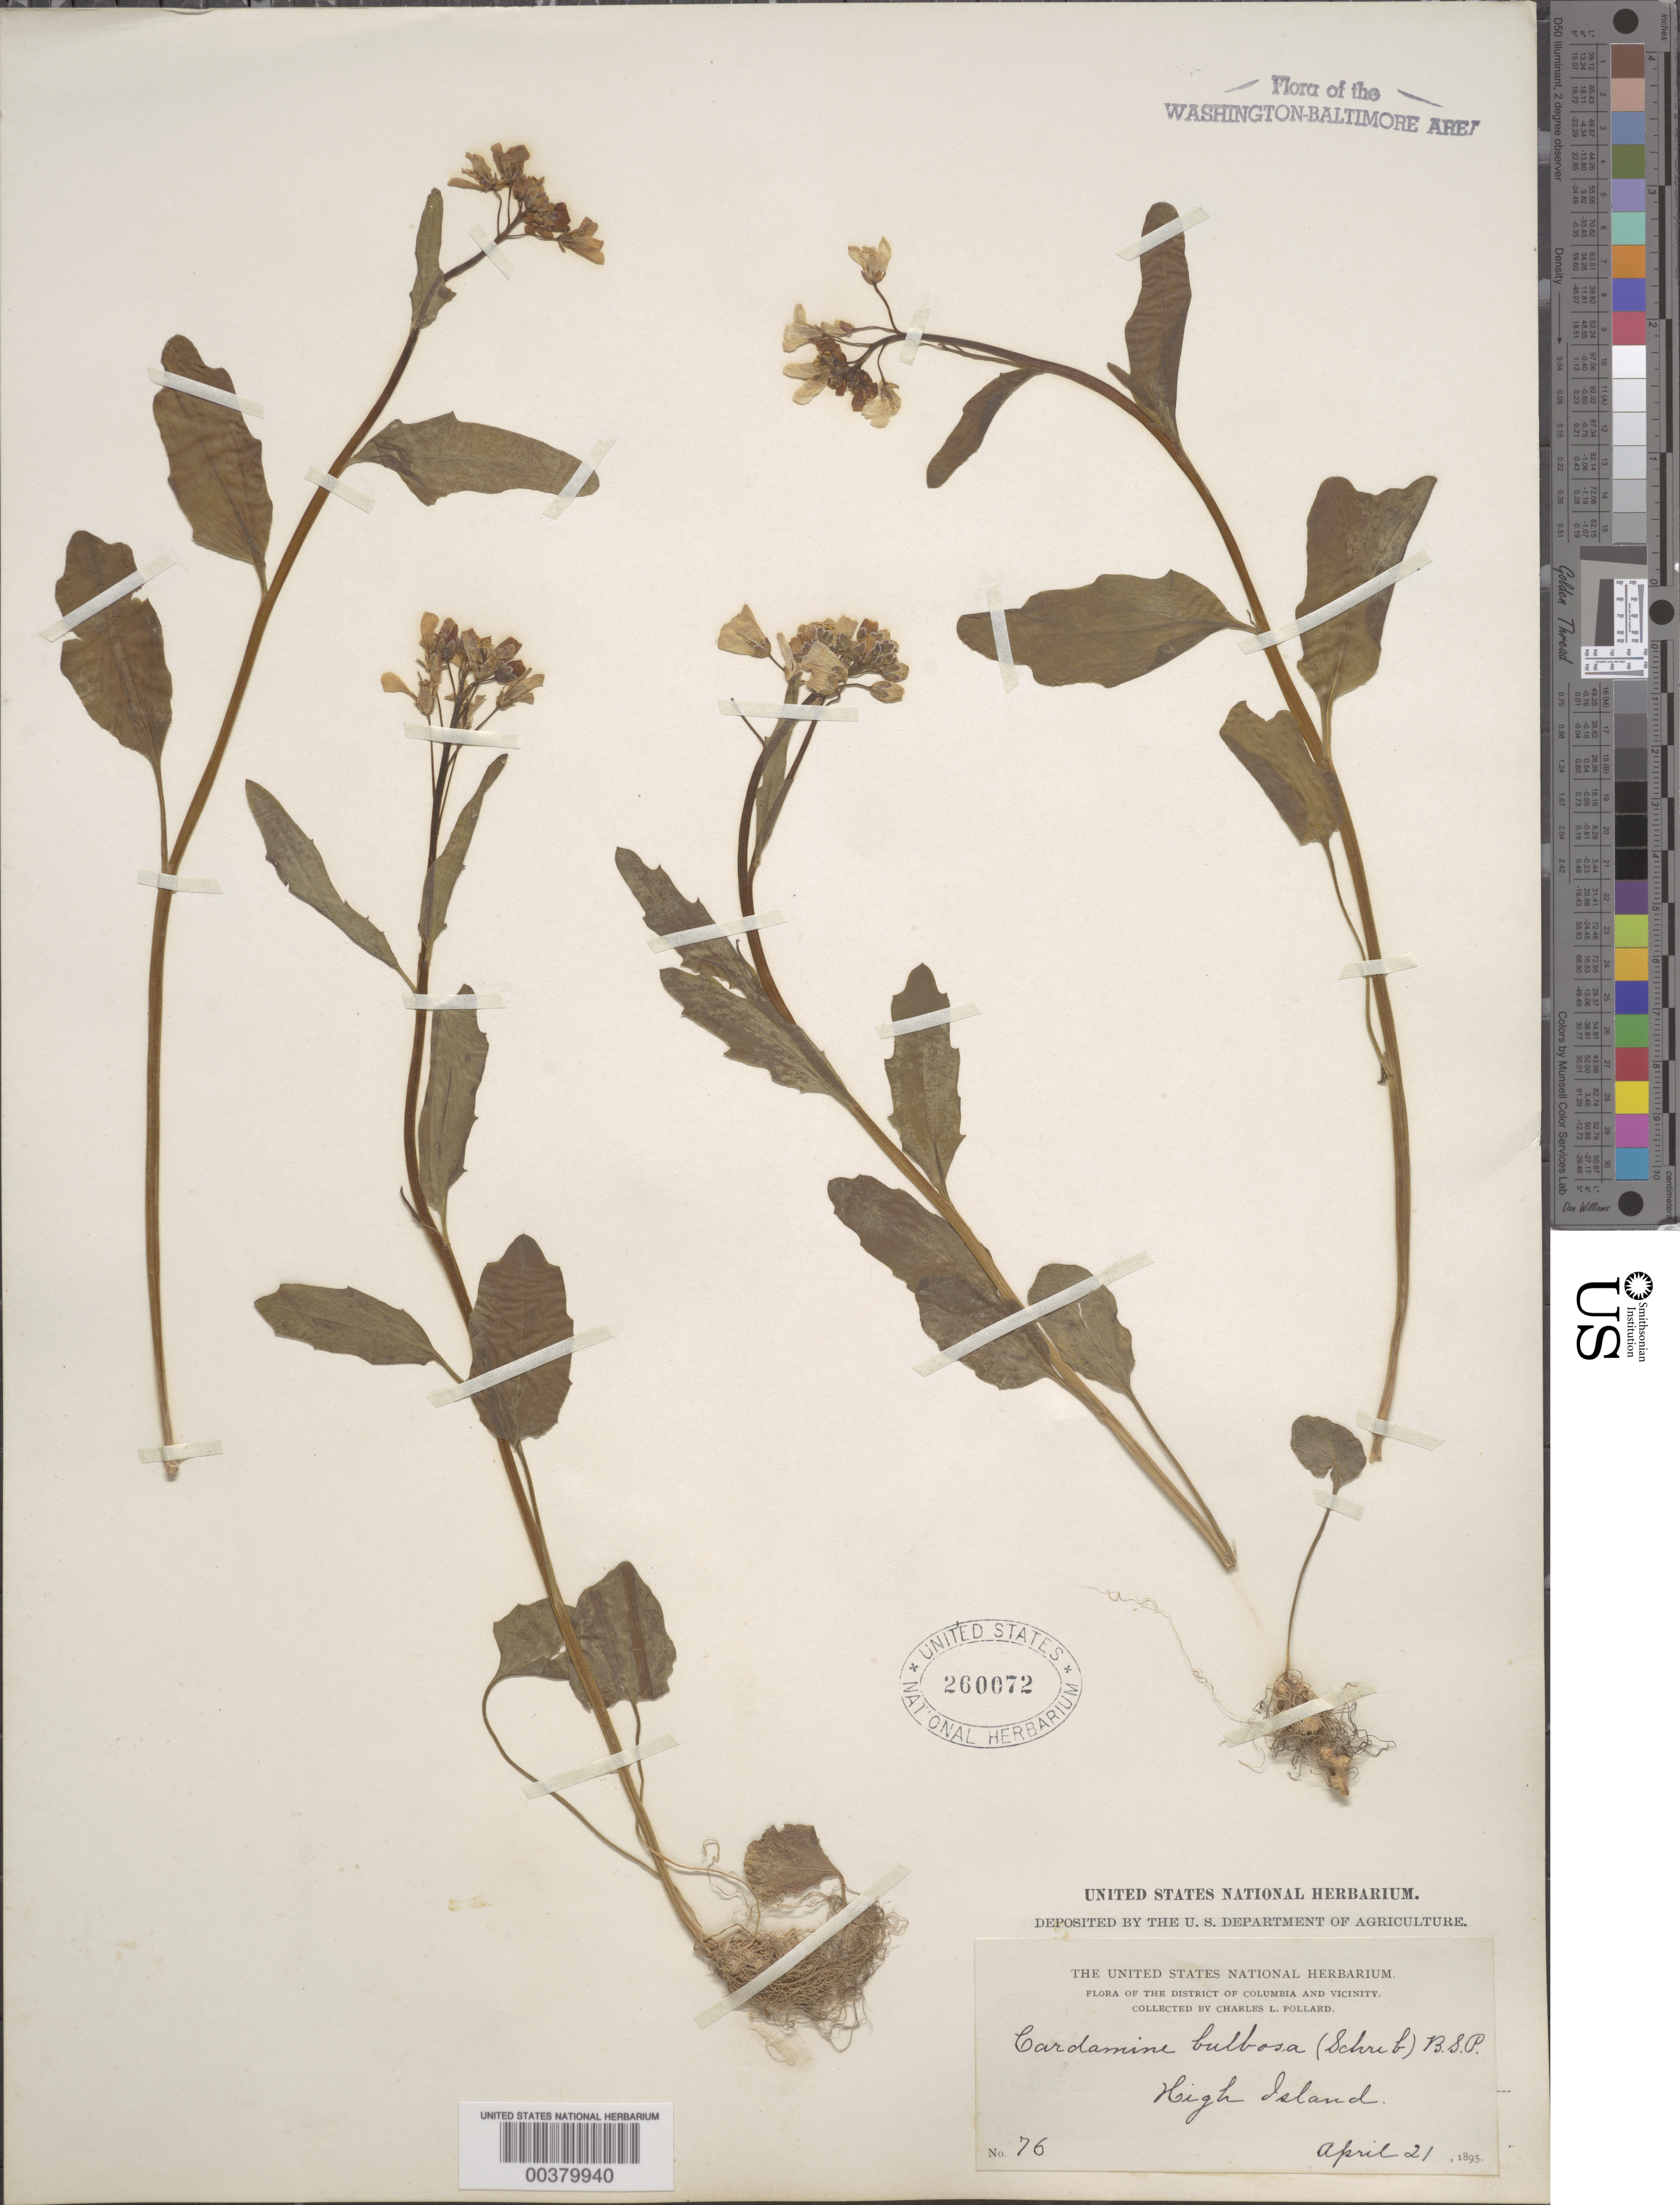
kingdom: Plantae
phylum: Tracheophyta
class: Magnoliopsida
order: Brassicales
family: Brassicaceae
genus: Cardamine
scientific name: Cardamine bulbosa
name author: (Schreb. ex Muhl.) Britton et al.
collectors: C. L. Pollard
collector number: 76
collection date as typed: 21 Apr 1895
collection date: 1895-04-21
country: United States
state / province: Maryland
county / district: Montgomery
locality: High Island C. & O. Canal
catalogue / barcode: US 260072